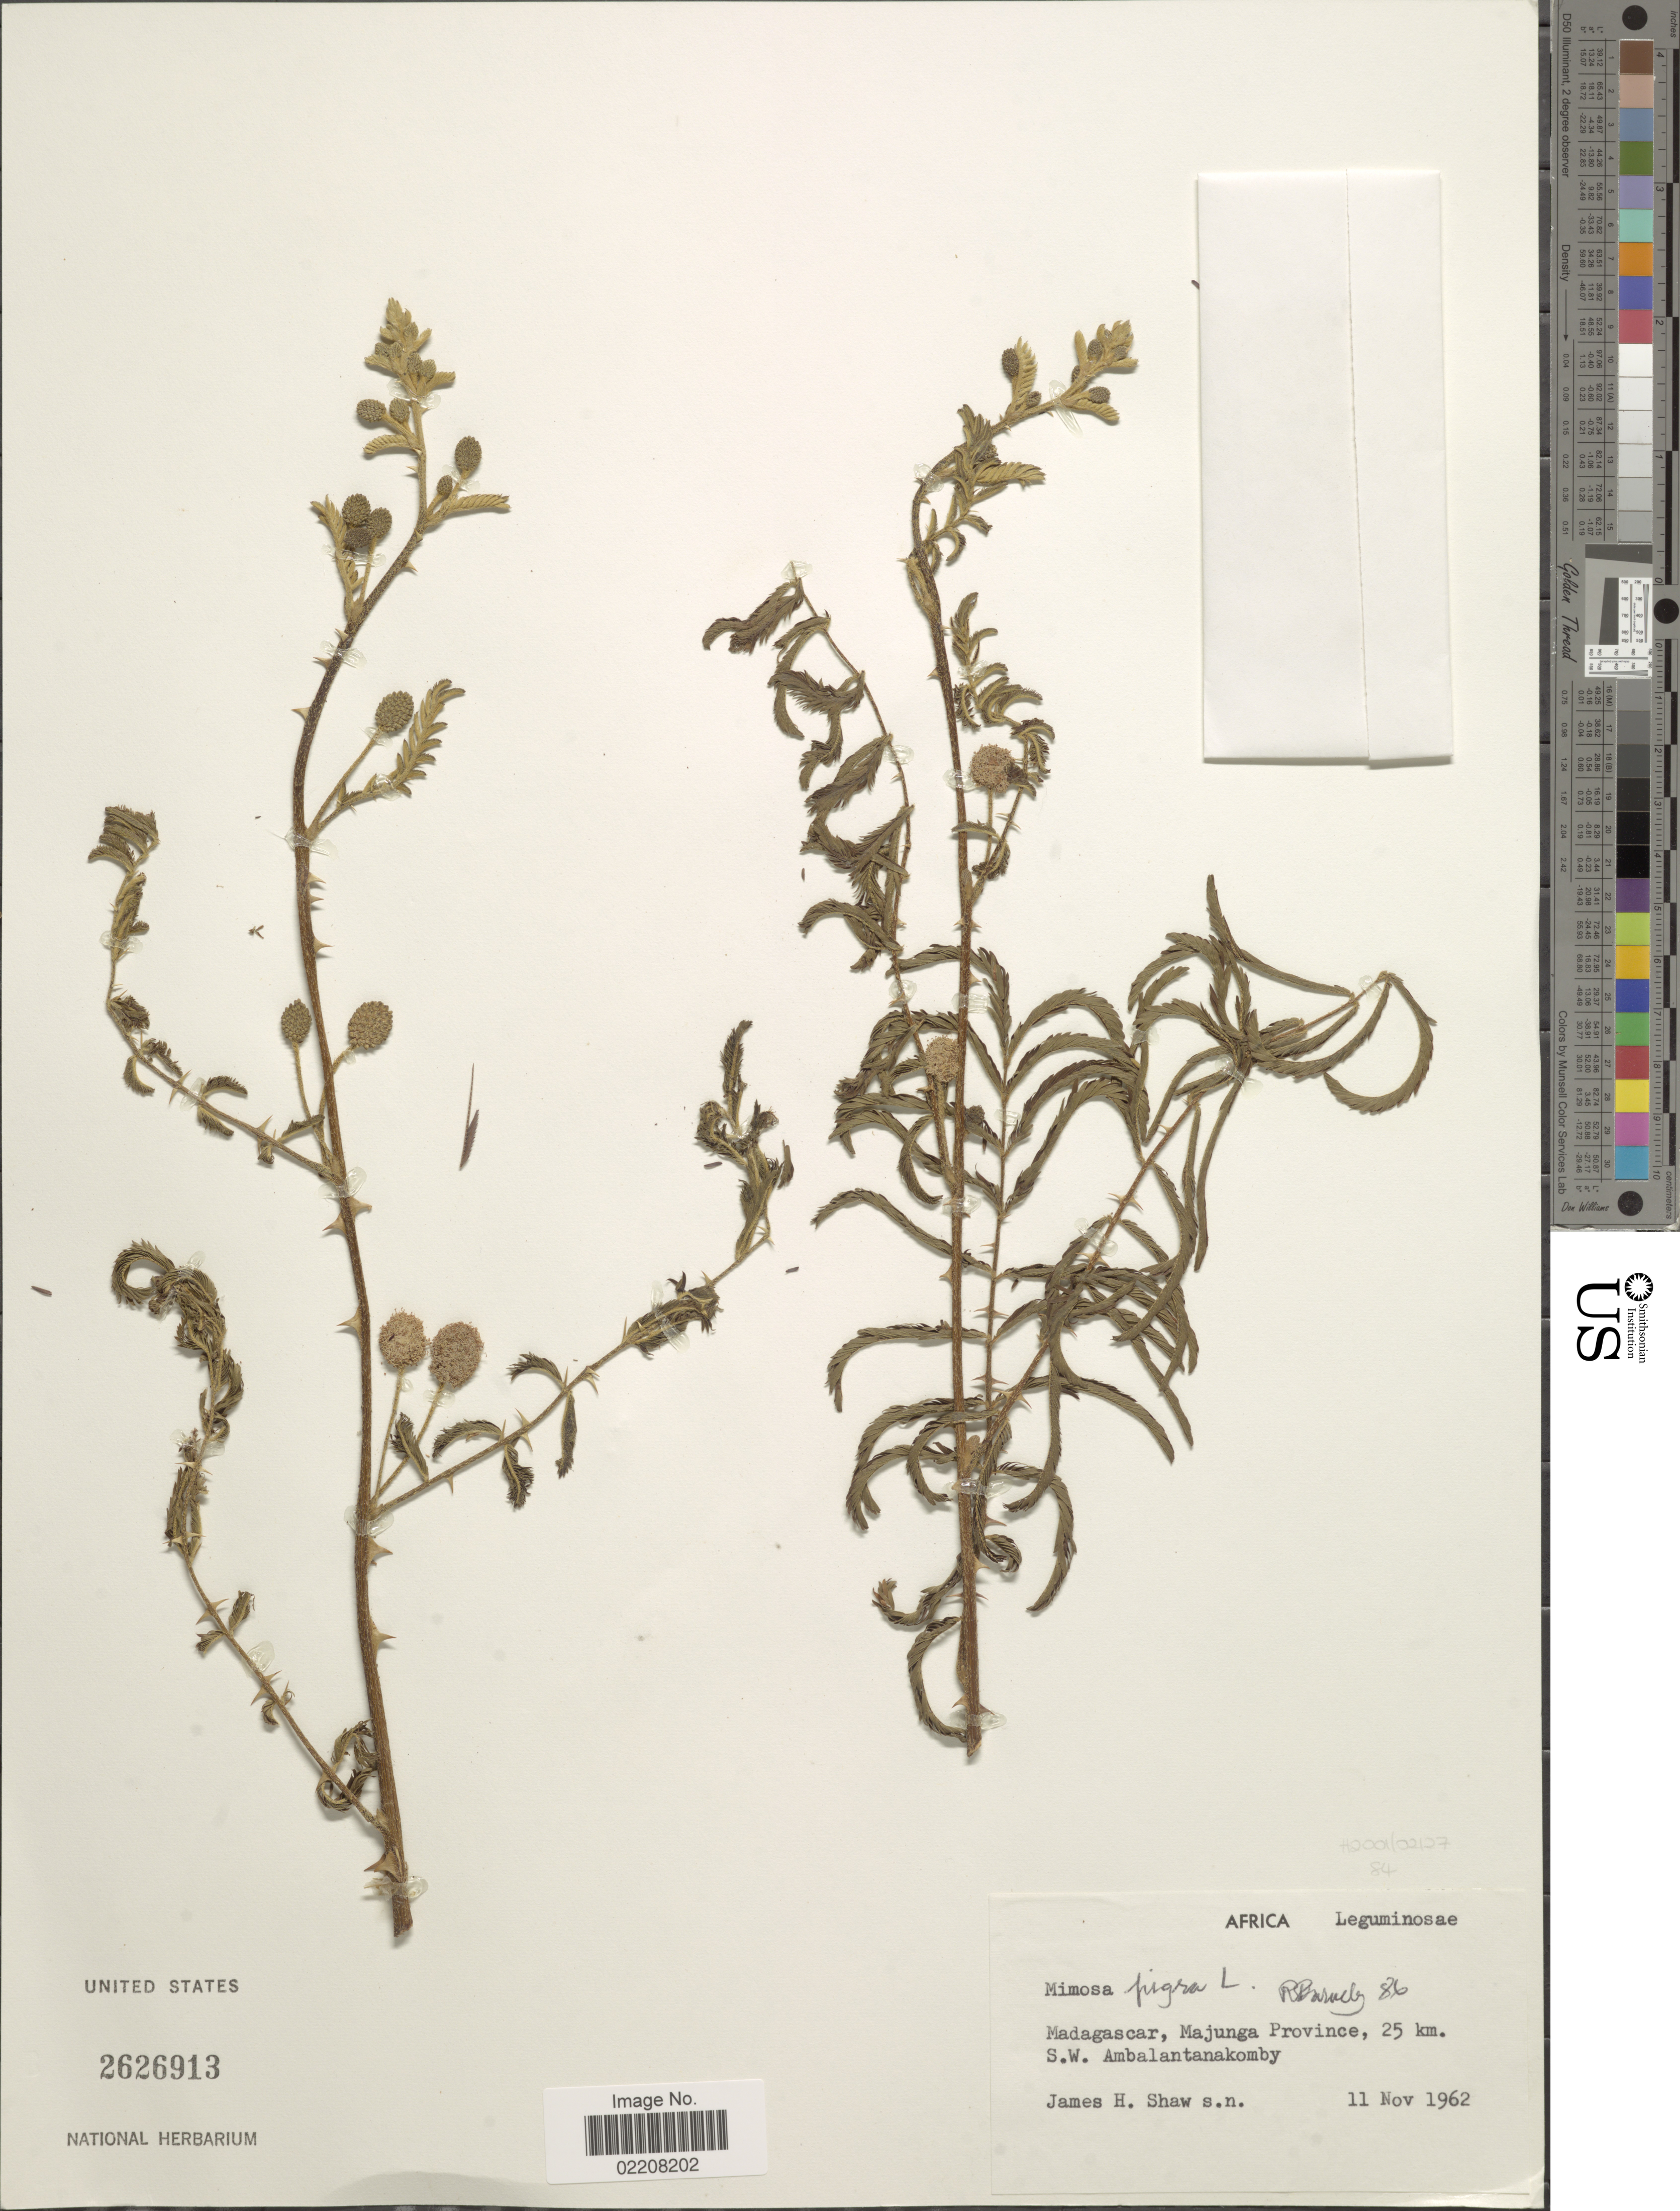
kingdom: Plantae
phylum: Tracheophyta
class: Magnoliopsida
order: Fabales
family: Fabaceae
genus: Mimosa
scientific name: Mimosa pigra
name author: L.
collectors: J. H. Shaw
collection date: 1962-11-11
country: Madagascar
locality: Majunga Province, 25 km. S.W. Ambalantanakomby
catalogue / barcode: US 2626913